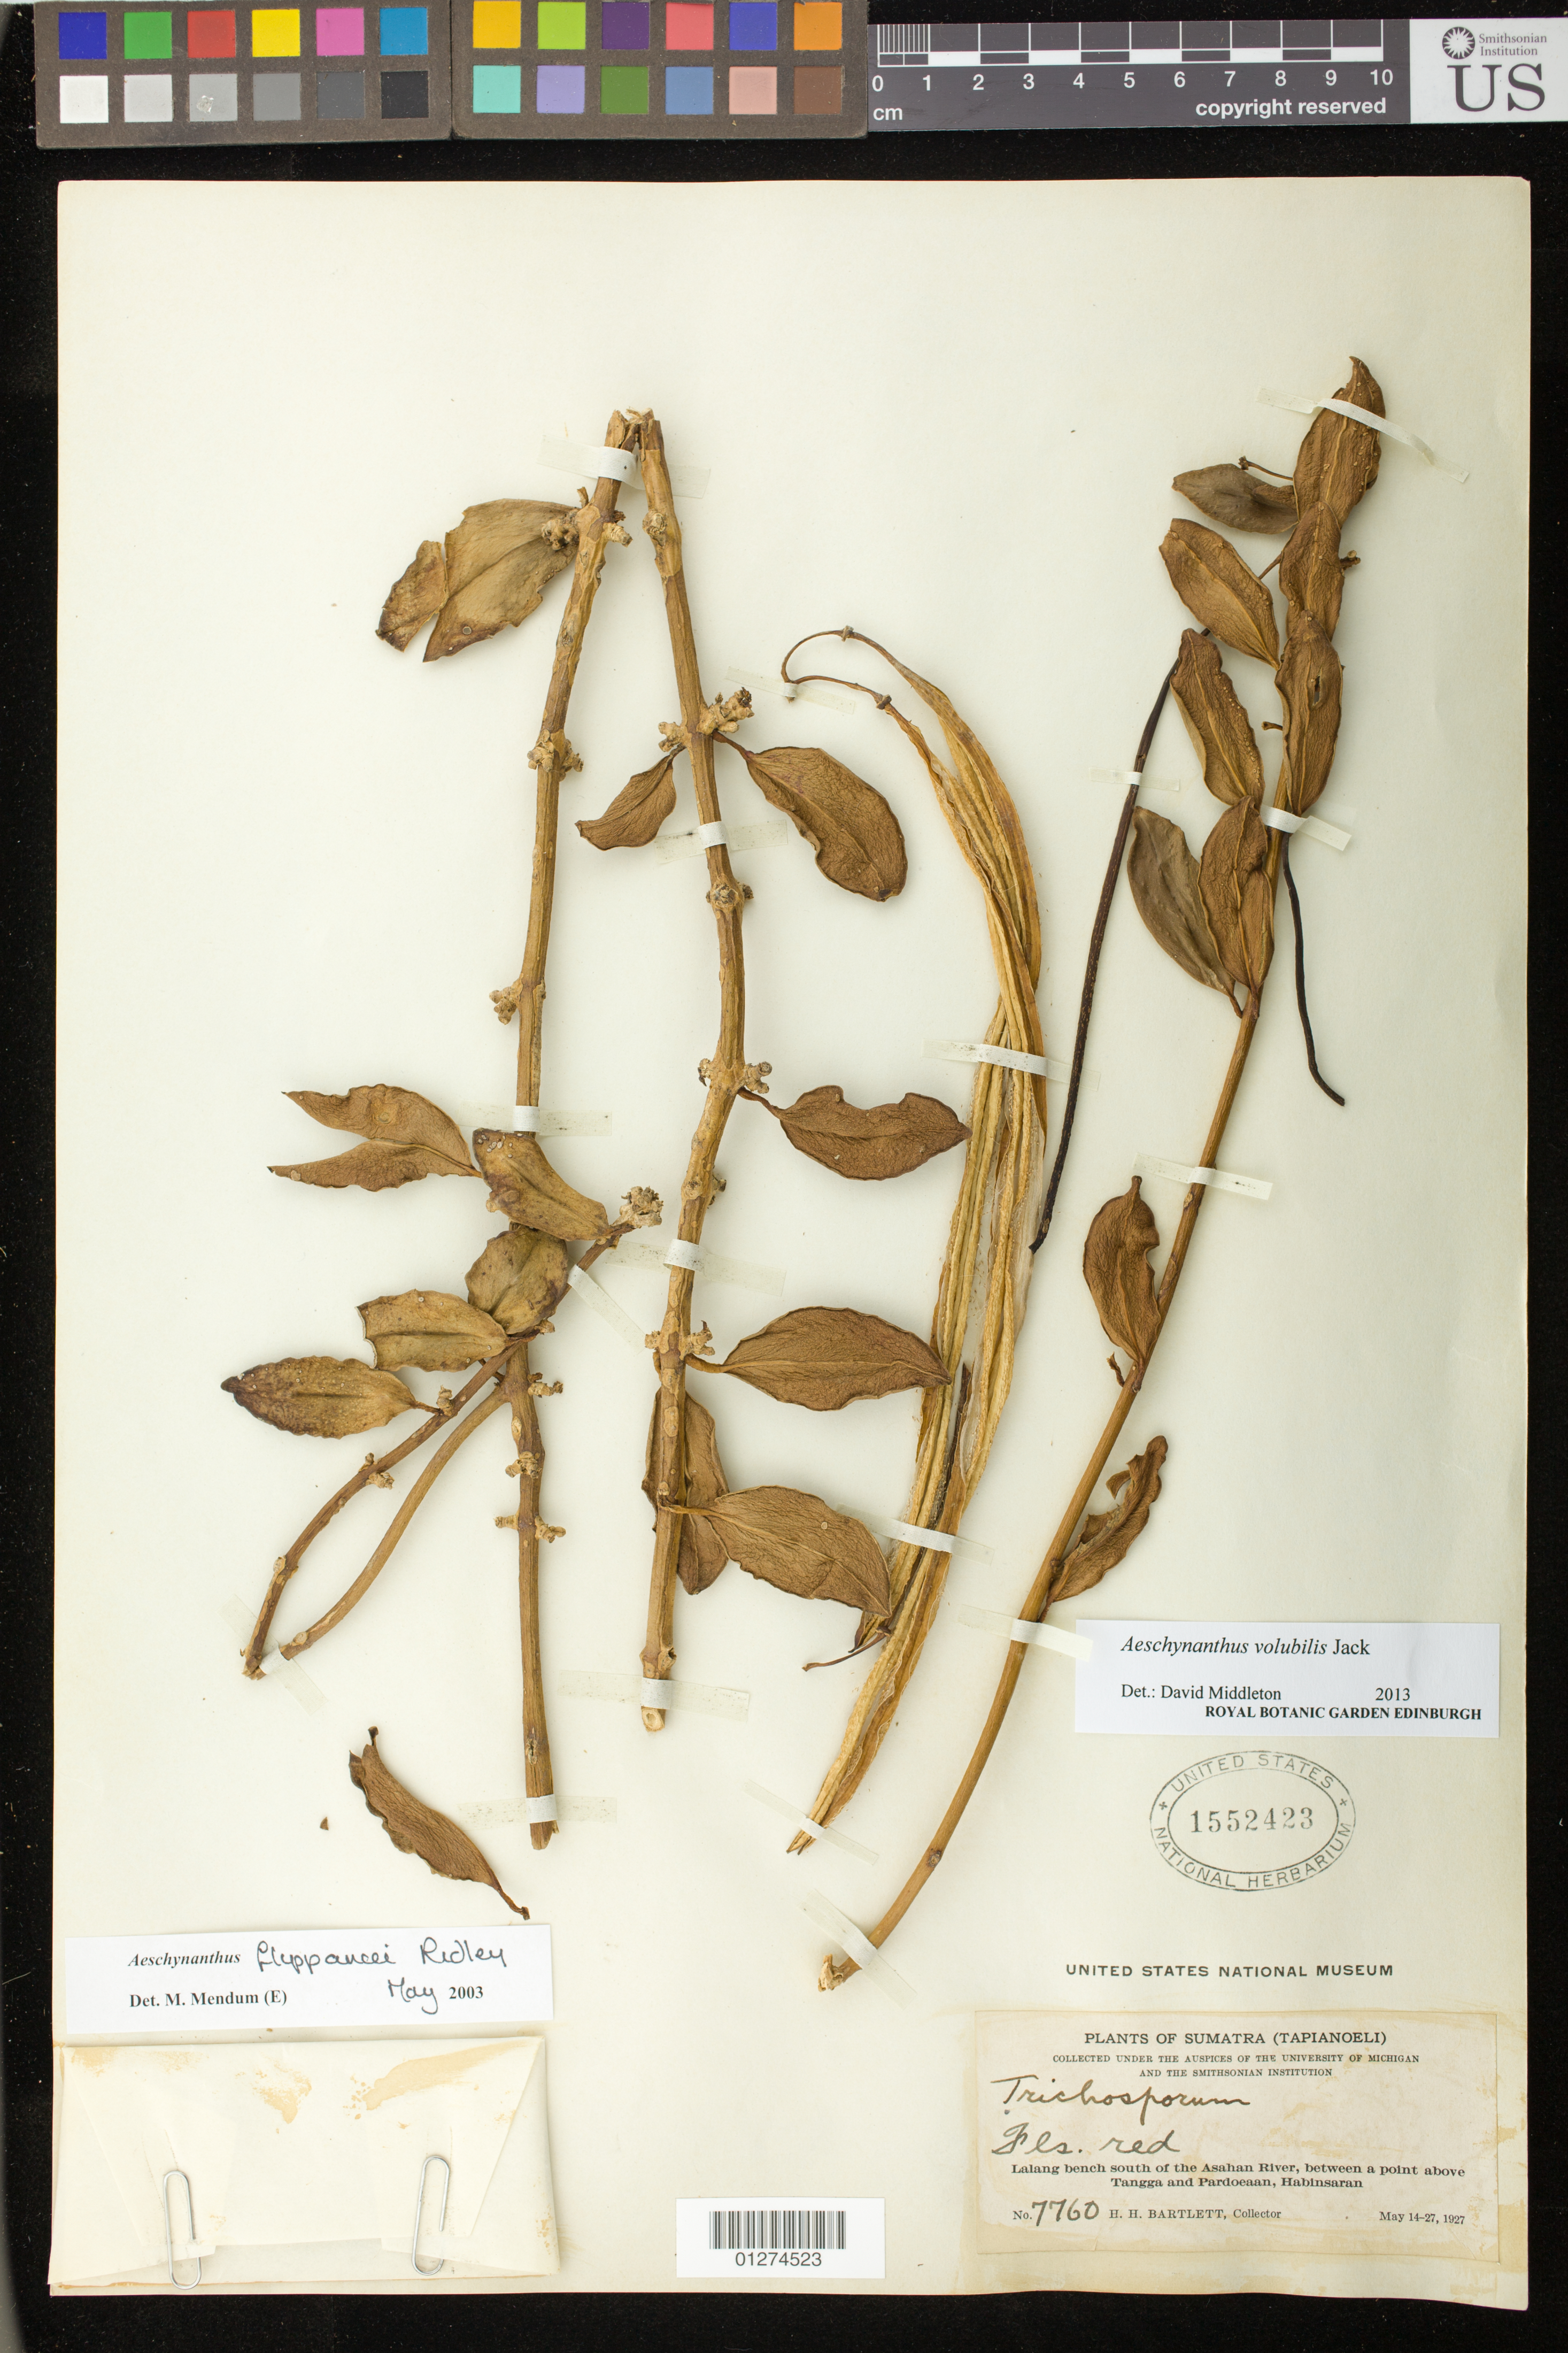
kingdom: Plantae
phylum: Tracheophyta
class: Magnoliopsida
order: Lamiales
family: Gesneriaceae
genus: Aeschynanthus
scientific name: Aeschynanthus volubilis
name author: Jack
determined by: Middleton, D. J.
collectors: H. H. Bartlett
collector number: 7760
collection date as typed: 14-27 May 1927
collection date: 1927-05-14/1927-05-27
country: Indonesia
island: Sumatra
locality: Tapianoeli, s of asahan river, between a point above tangga and pardoeaan, habinsaran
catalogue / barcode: US 1552423